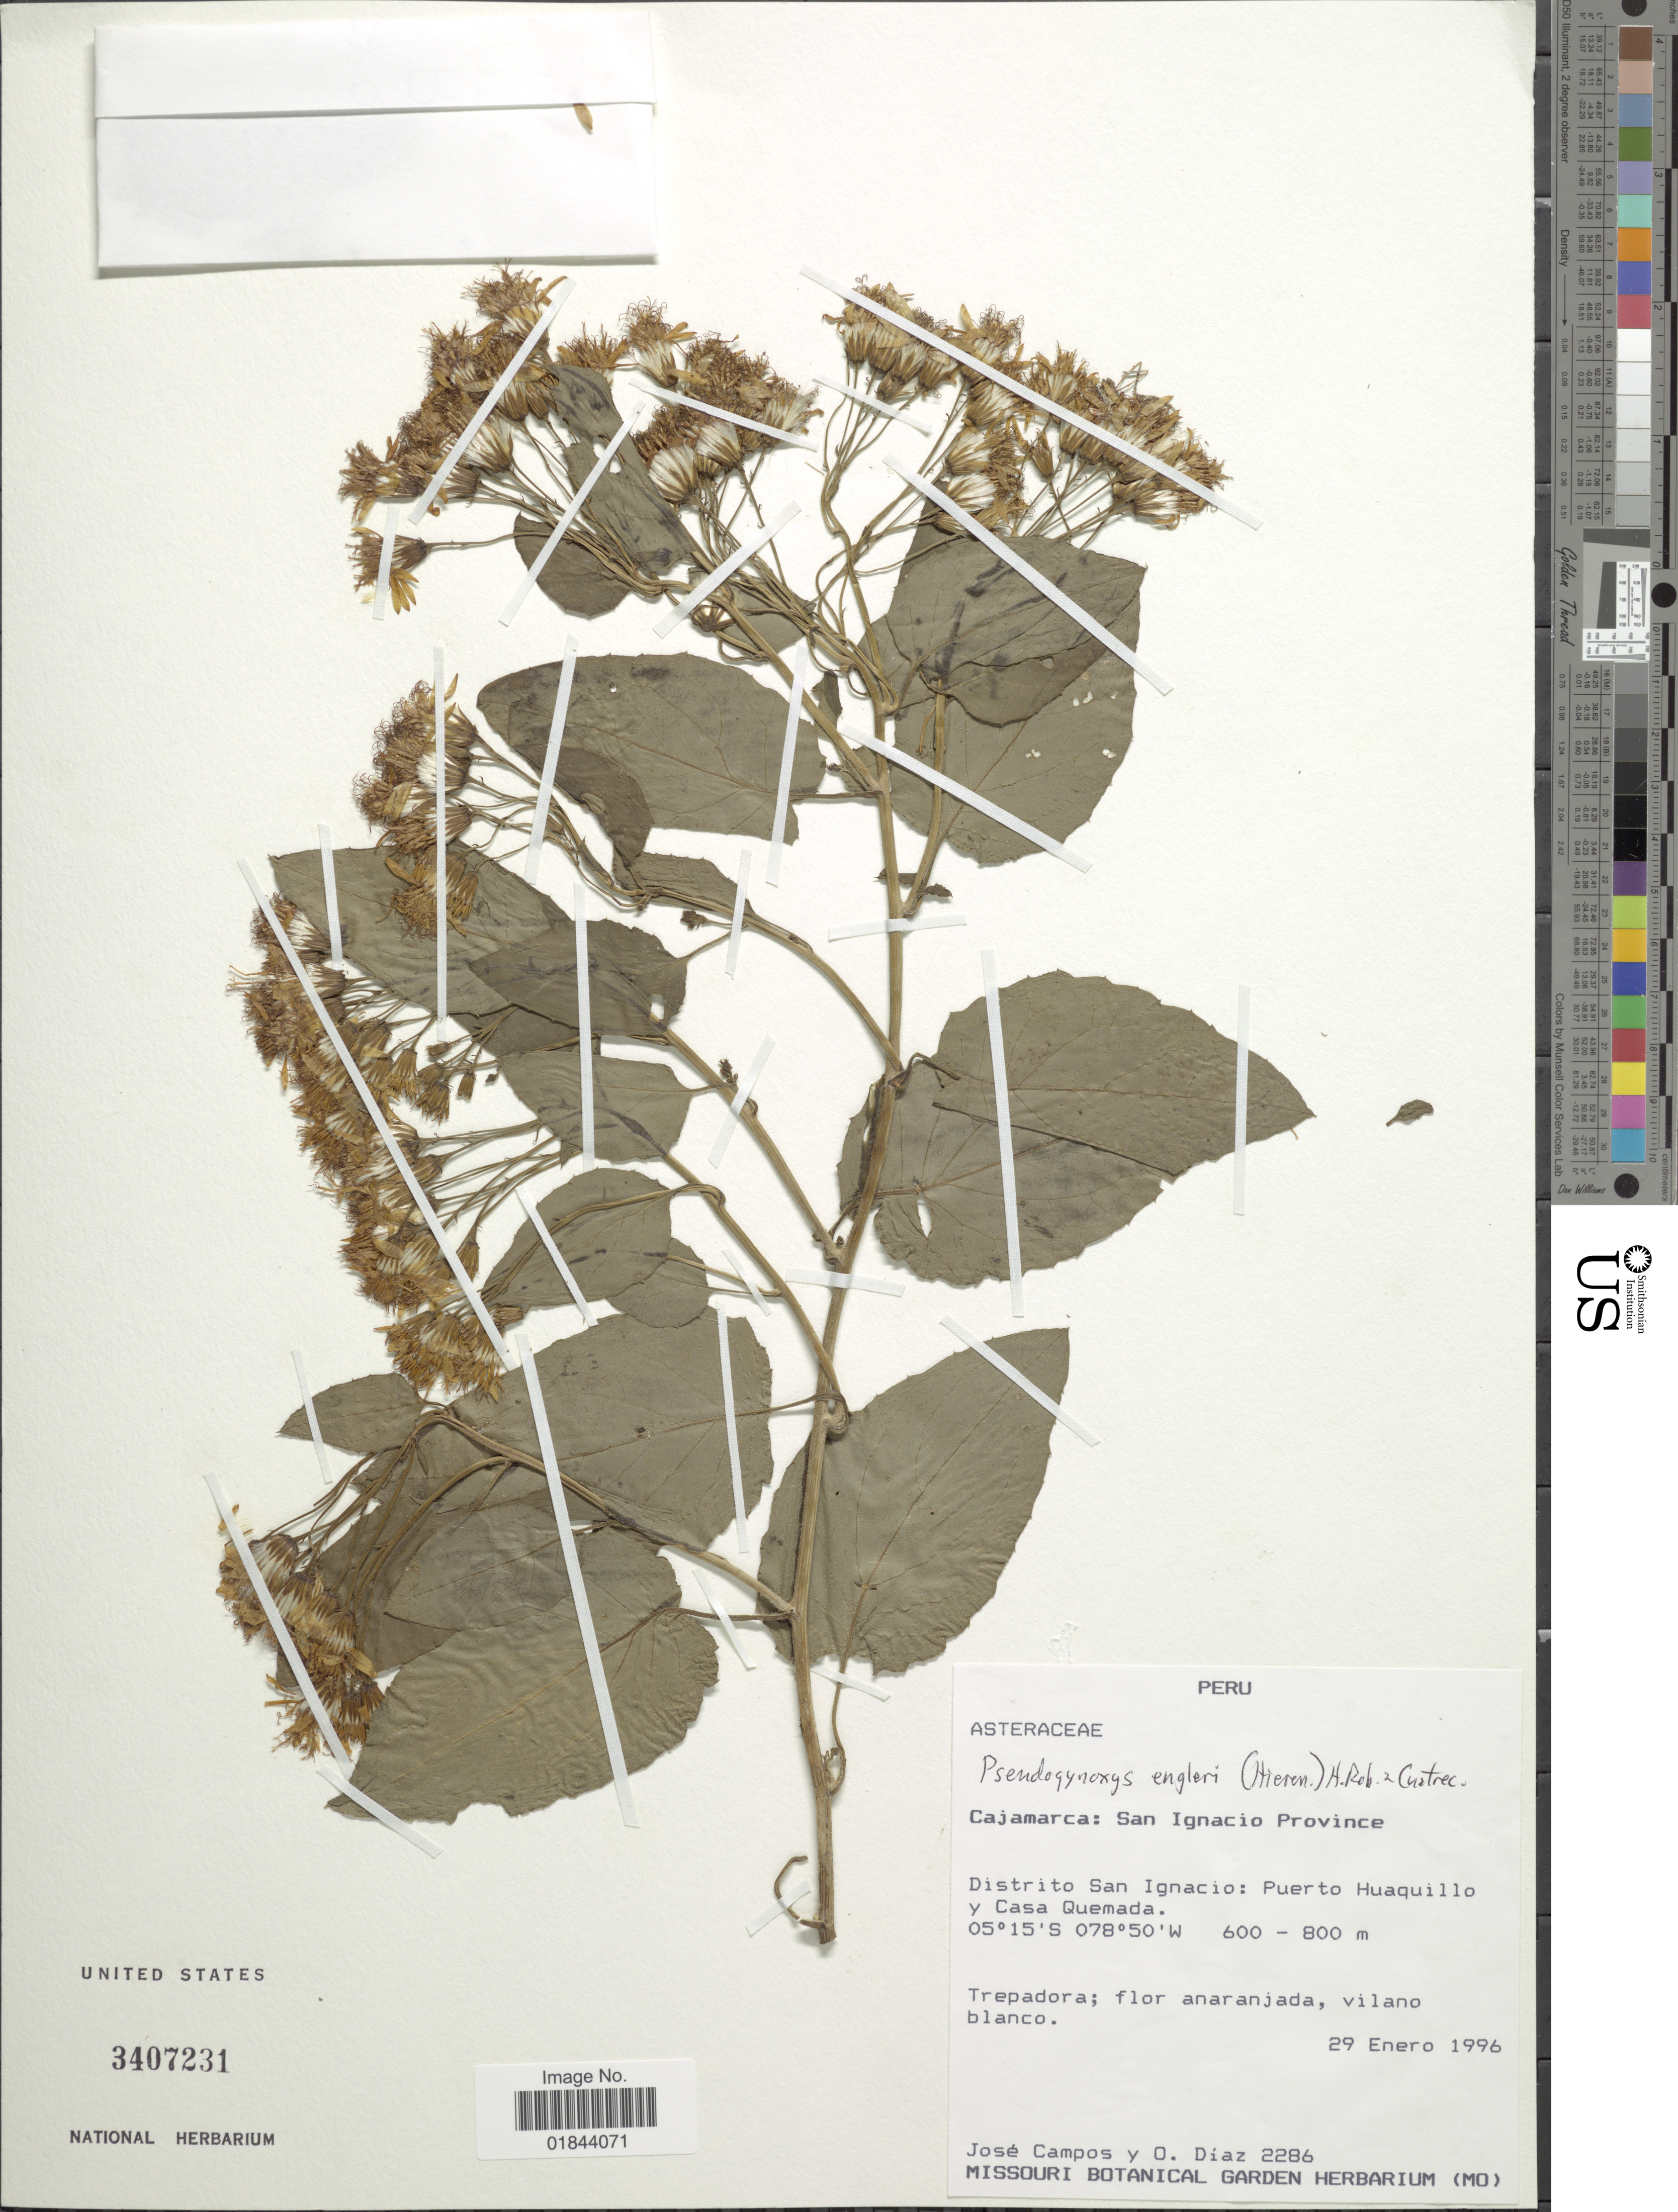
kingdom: Plantae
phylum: Tracheophyta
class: Magnoliopsida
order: Asterales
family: Asteraceae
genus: Pseudogynoxys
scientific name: Pseudogynoxys engleri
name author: (Hieron.) H. Rob. & Cuatrec.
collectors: J. Campos & O. Diaz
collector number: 2286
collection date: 1996-01-29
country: Peru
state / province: Cajamarca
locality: San Ignacio province, Distrito San Ignacio: Puerto Huaquillo y Casa Quemada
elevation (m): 600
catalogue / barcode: US 3407231